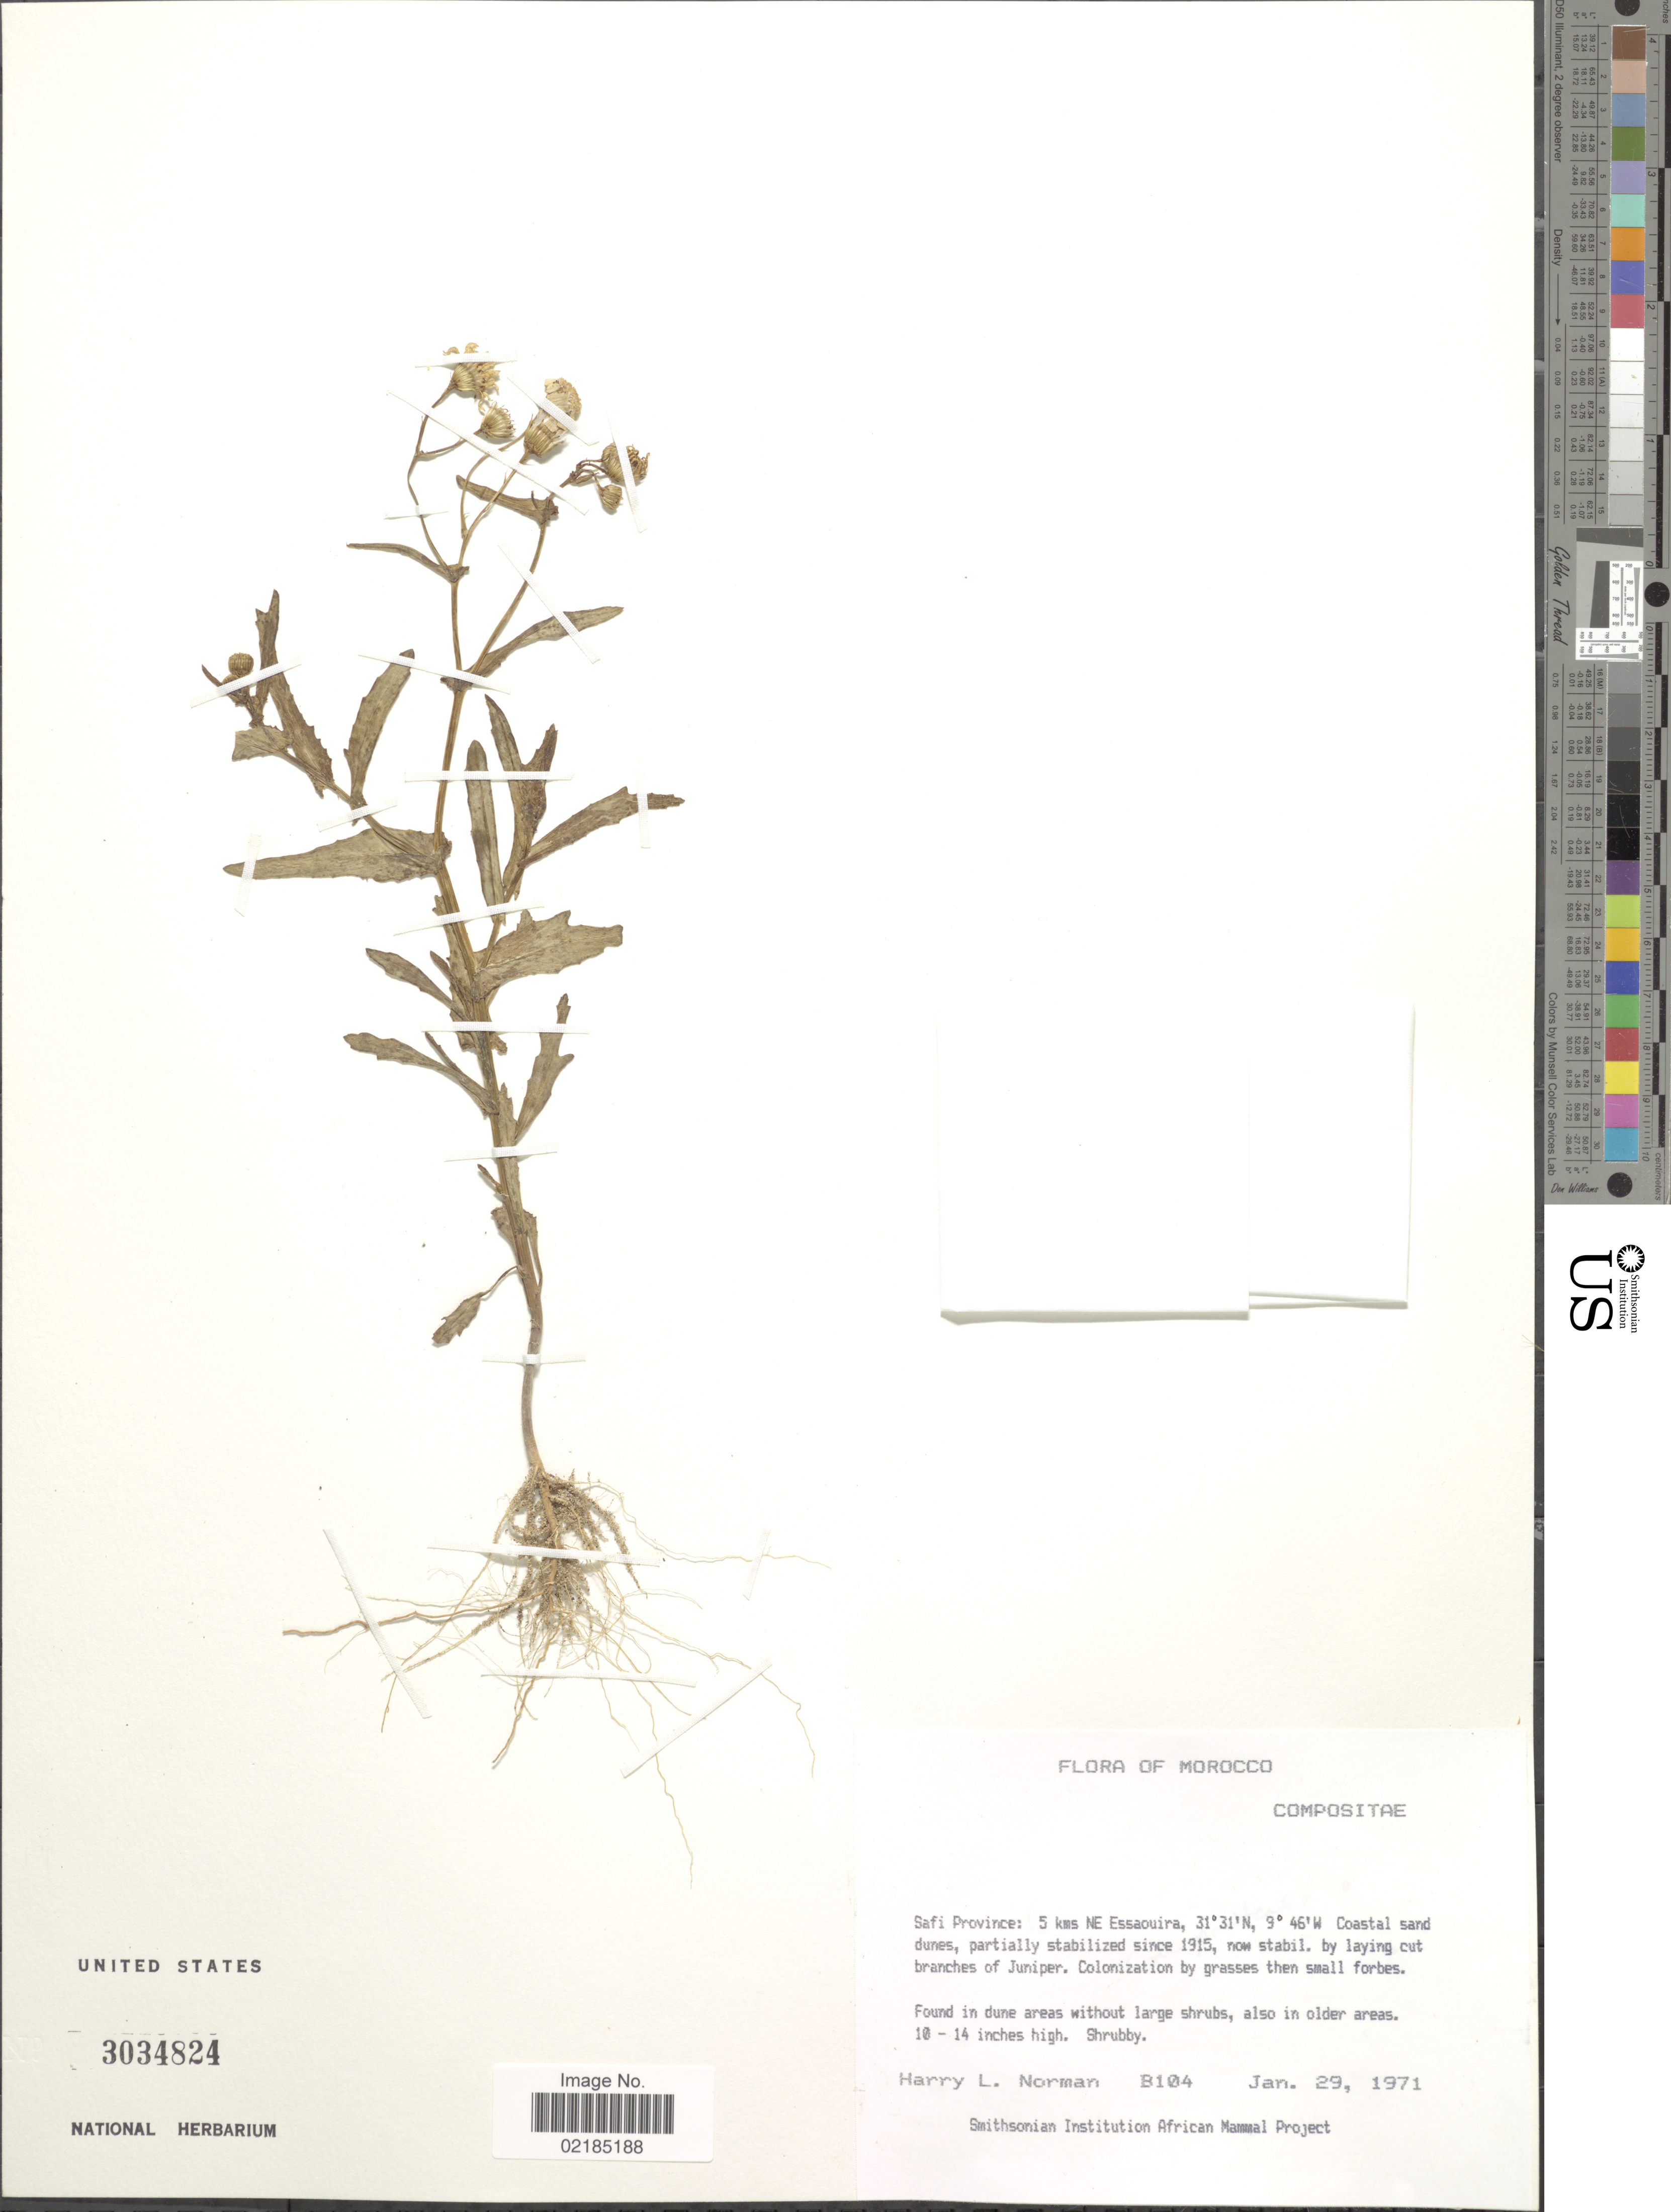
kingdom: Plantae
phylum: Tracheophyta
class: Magnoliopsida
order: Asterales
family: Asteraceae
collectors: Norman, H.L.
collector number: B104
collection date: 1971-01-29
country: Morocco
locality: Safi Province: 5 kms NE Essaouira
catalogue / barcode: US 3034824